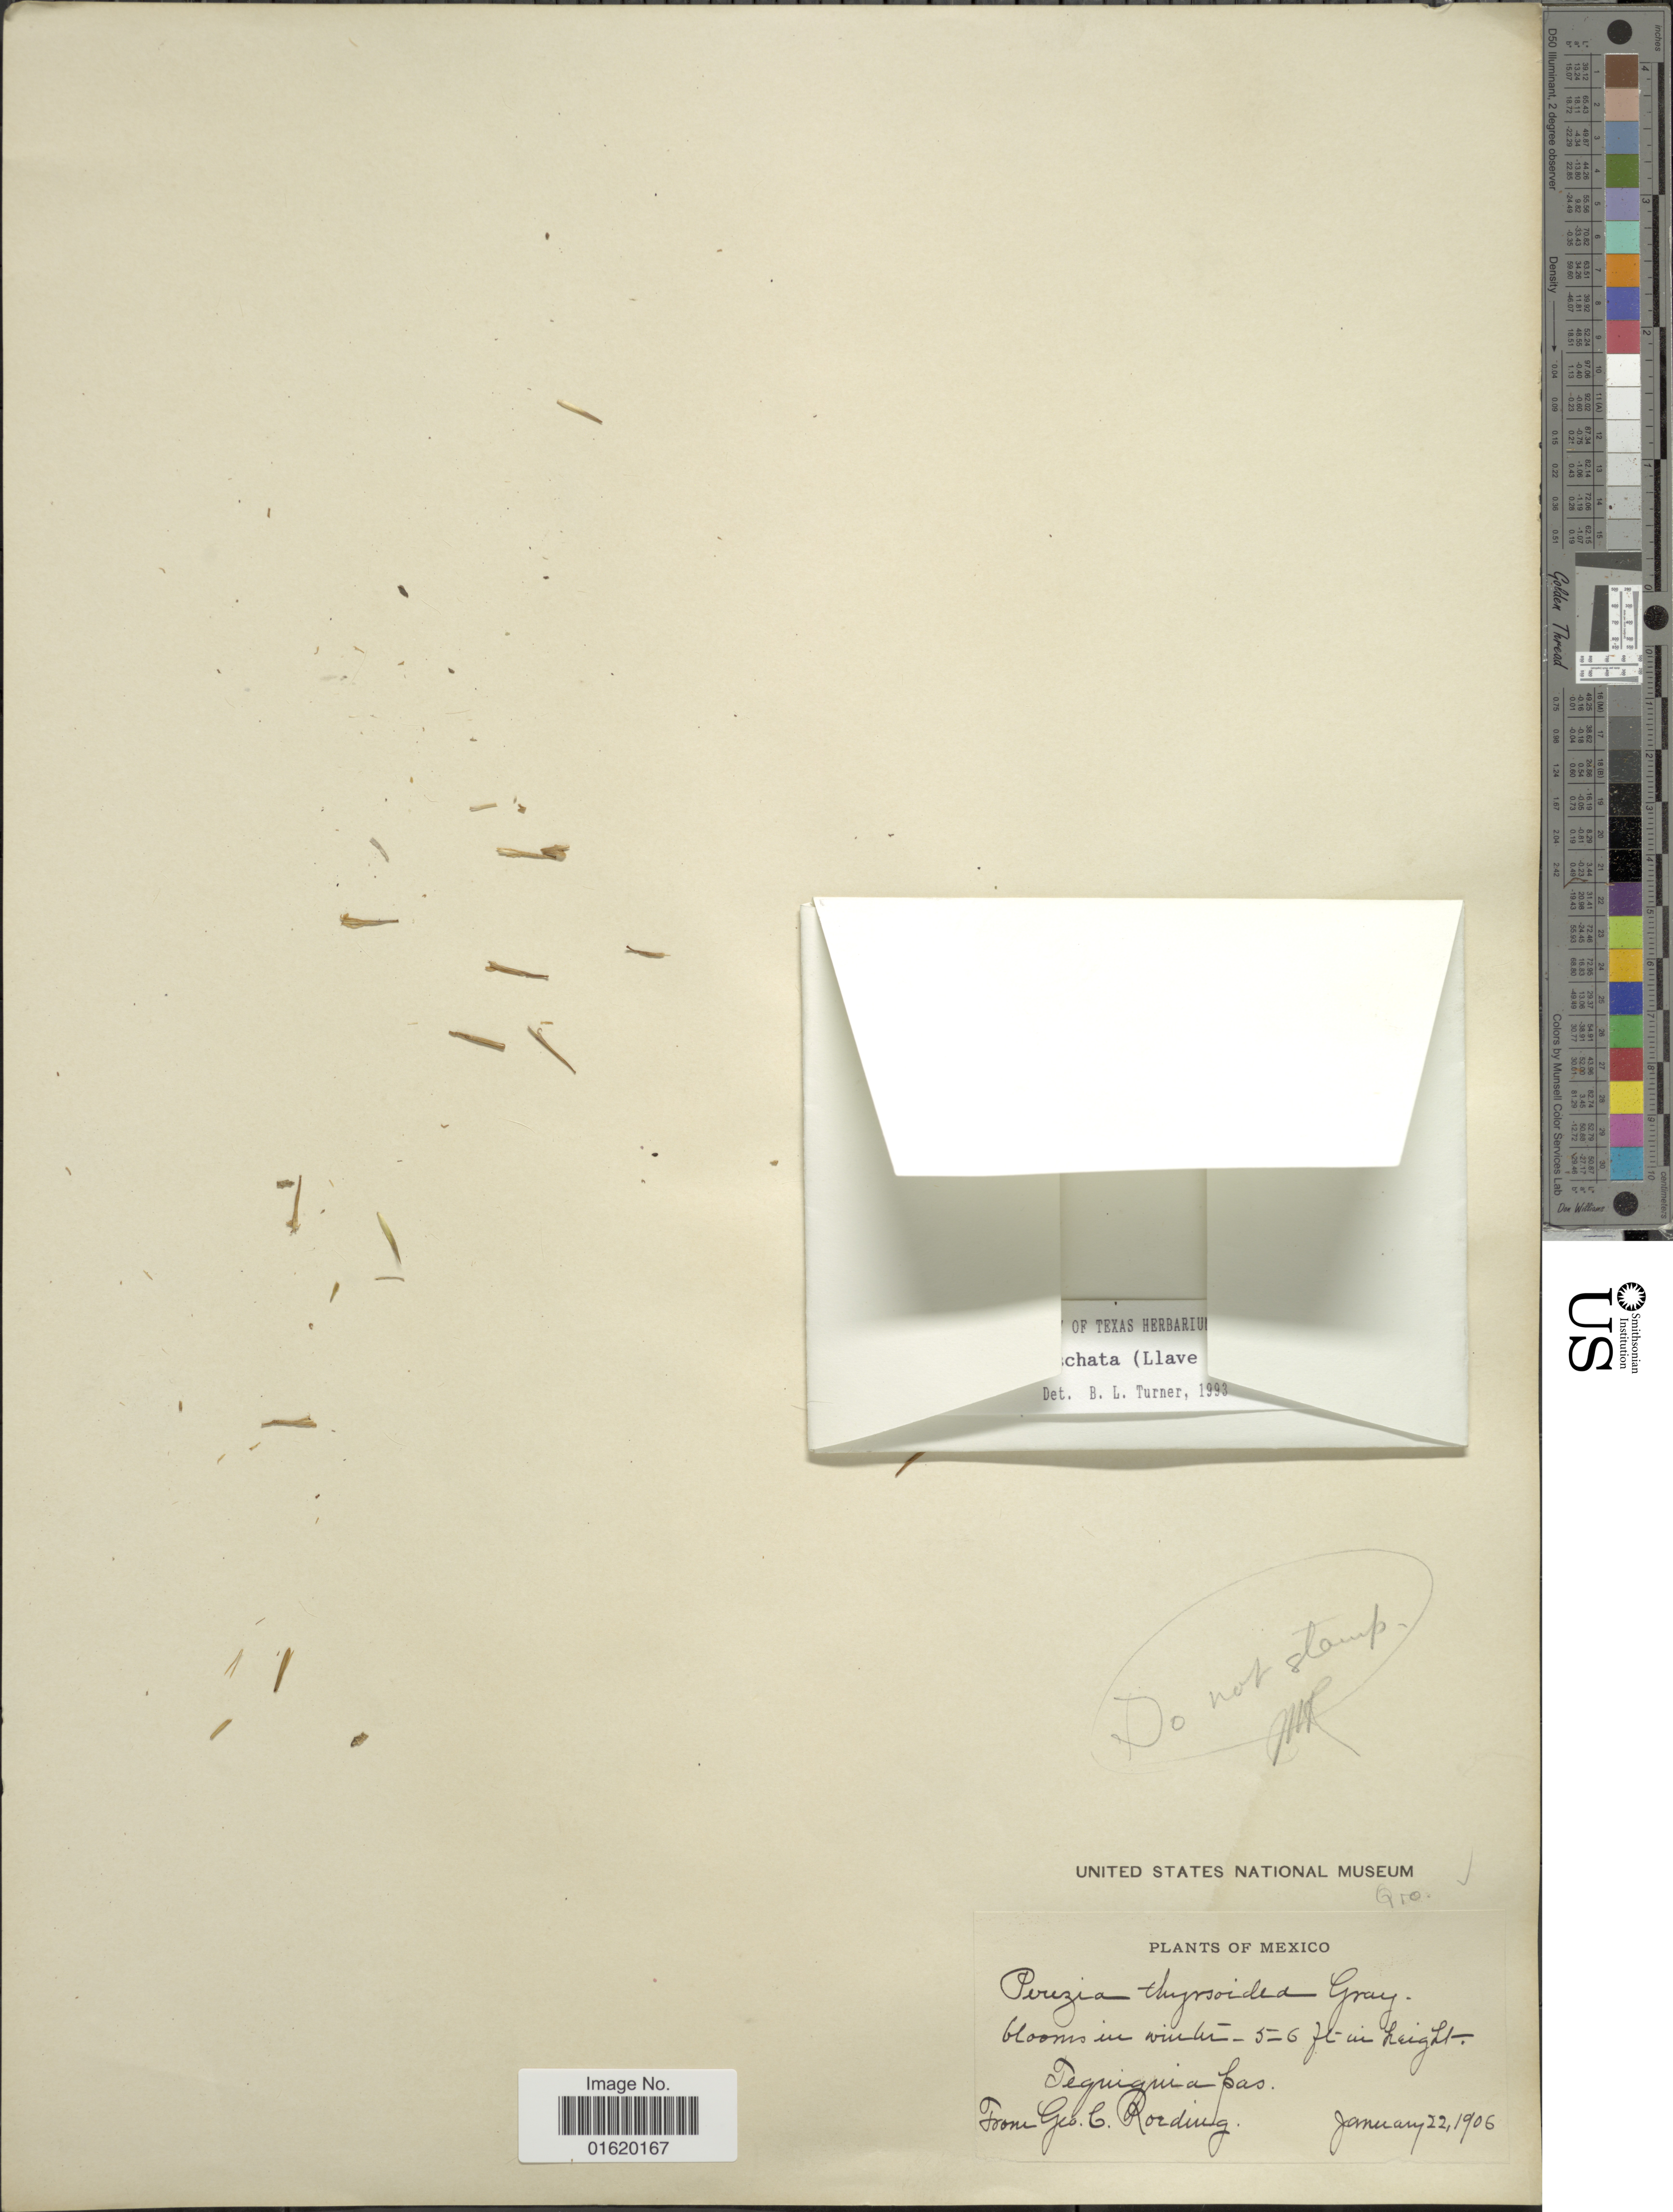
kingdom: Plantae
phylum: Tracheophyta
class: Magnoliopsida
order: Asterales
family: Asteraceae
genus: Acourtia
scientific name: Acourtia moschata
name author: DC.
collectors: G. Rording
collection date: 1906-01-22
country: Mexico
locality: Tequiquipas [interpreted]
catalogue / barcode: US 3781638